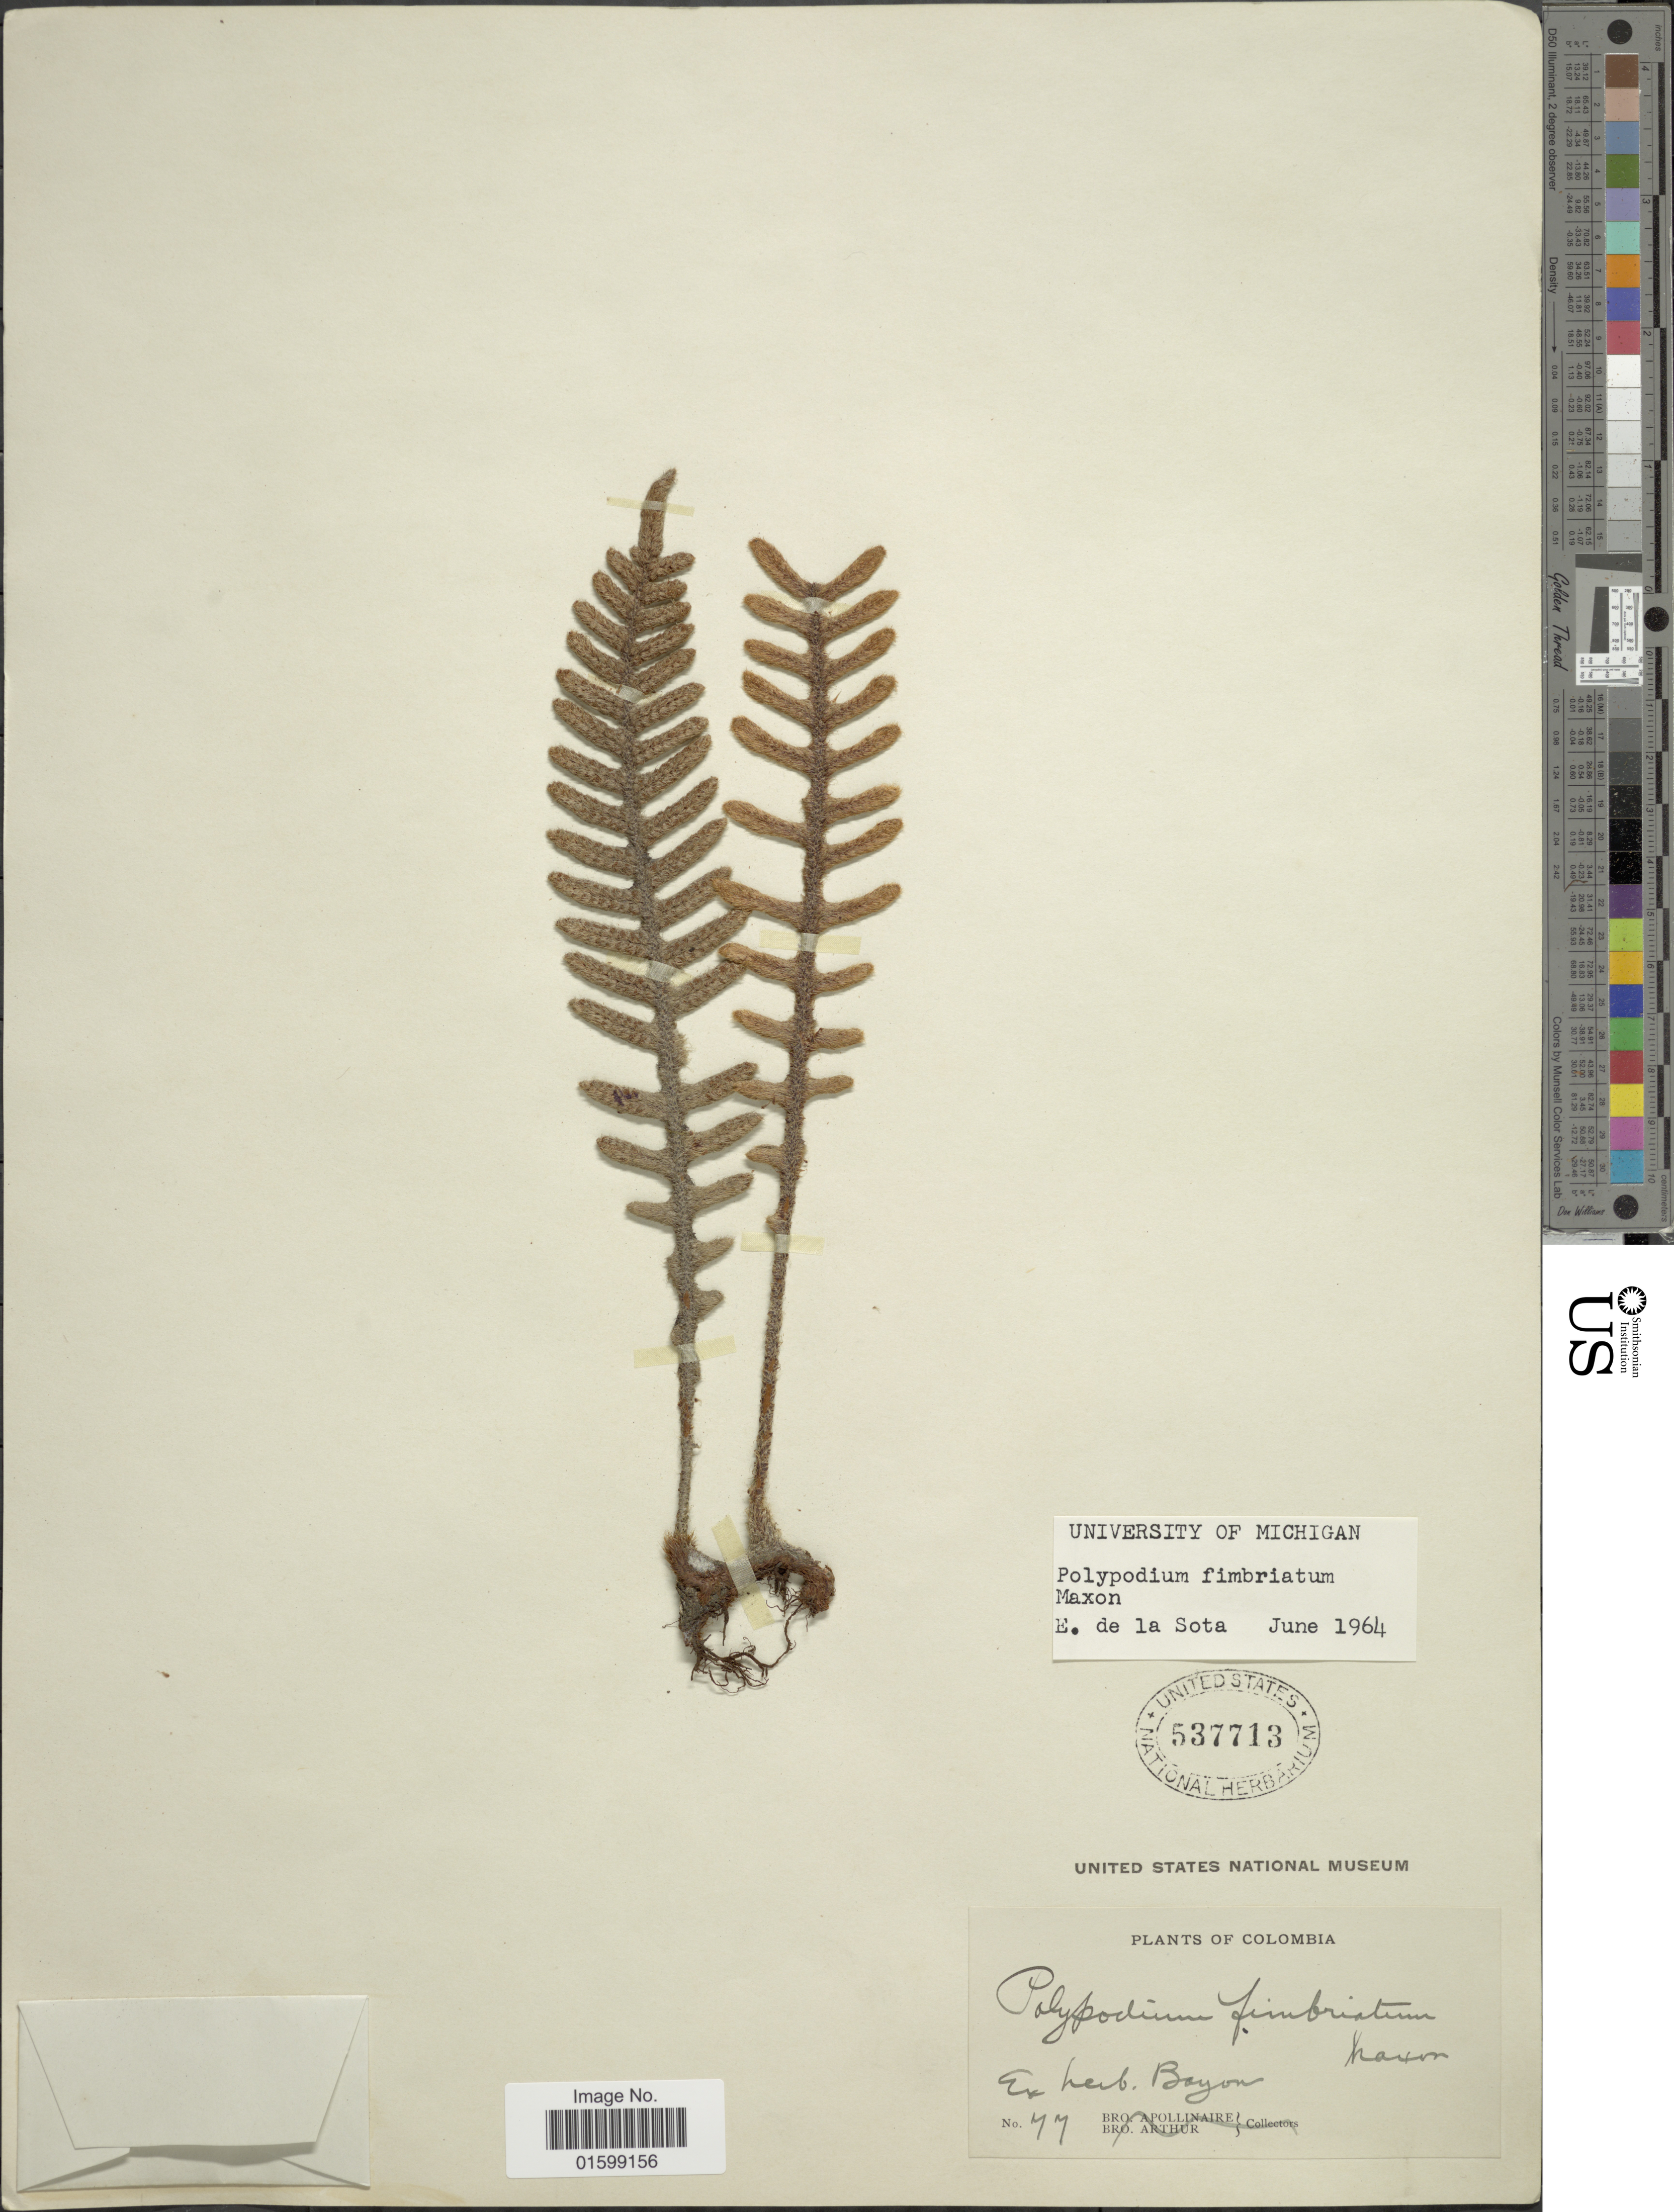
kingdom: Plantae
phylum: Tracheophyta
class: Polypodiopsida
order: Polypodiales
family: Polypodiaceae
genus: Pleopeltis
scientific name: Pleopeltis fimbriata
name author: (Maxon) A.R. Sm.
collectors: E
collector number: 77*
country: Colombia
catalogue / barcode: US 537713